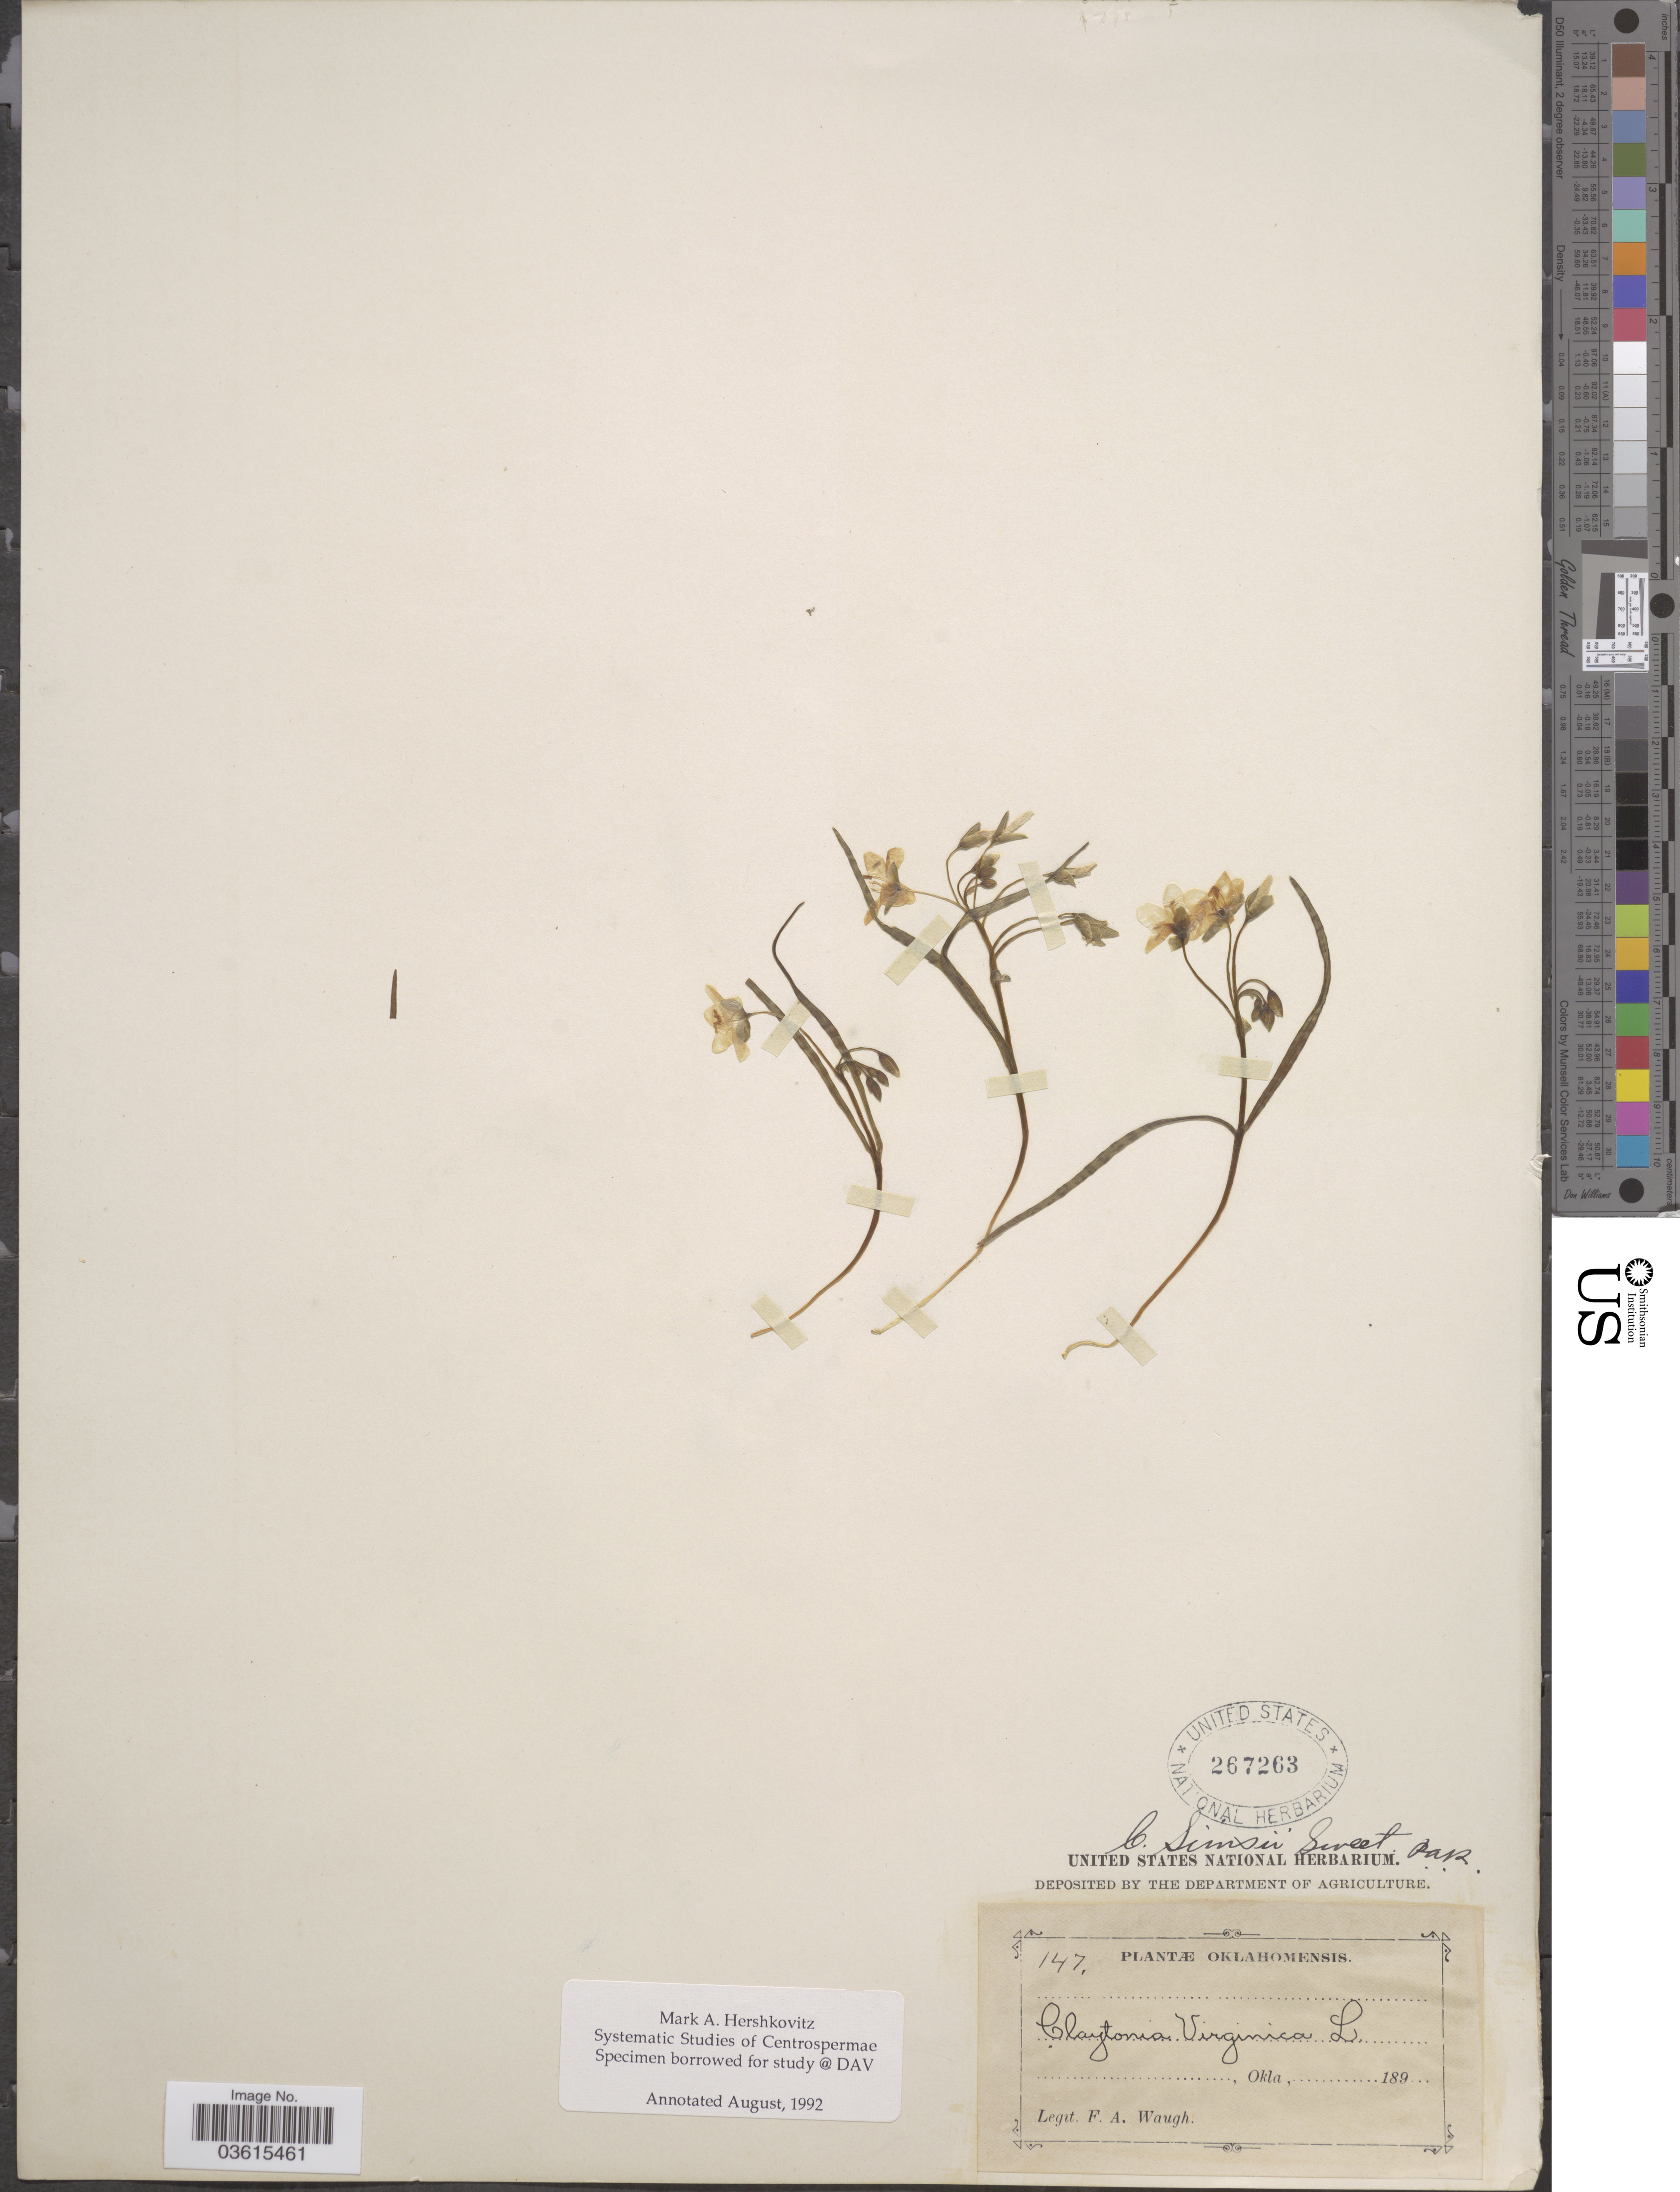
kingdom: Plantae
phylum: Tracheophyta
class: Magnoliopsida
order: Caryophyllales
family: Montiaceae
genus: Claytonia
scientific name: Claytonia virginica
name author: L.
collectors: F. Waugh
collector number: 147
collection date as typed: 189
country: United States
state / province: Oklahoma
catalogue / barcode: US 267263